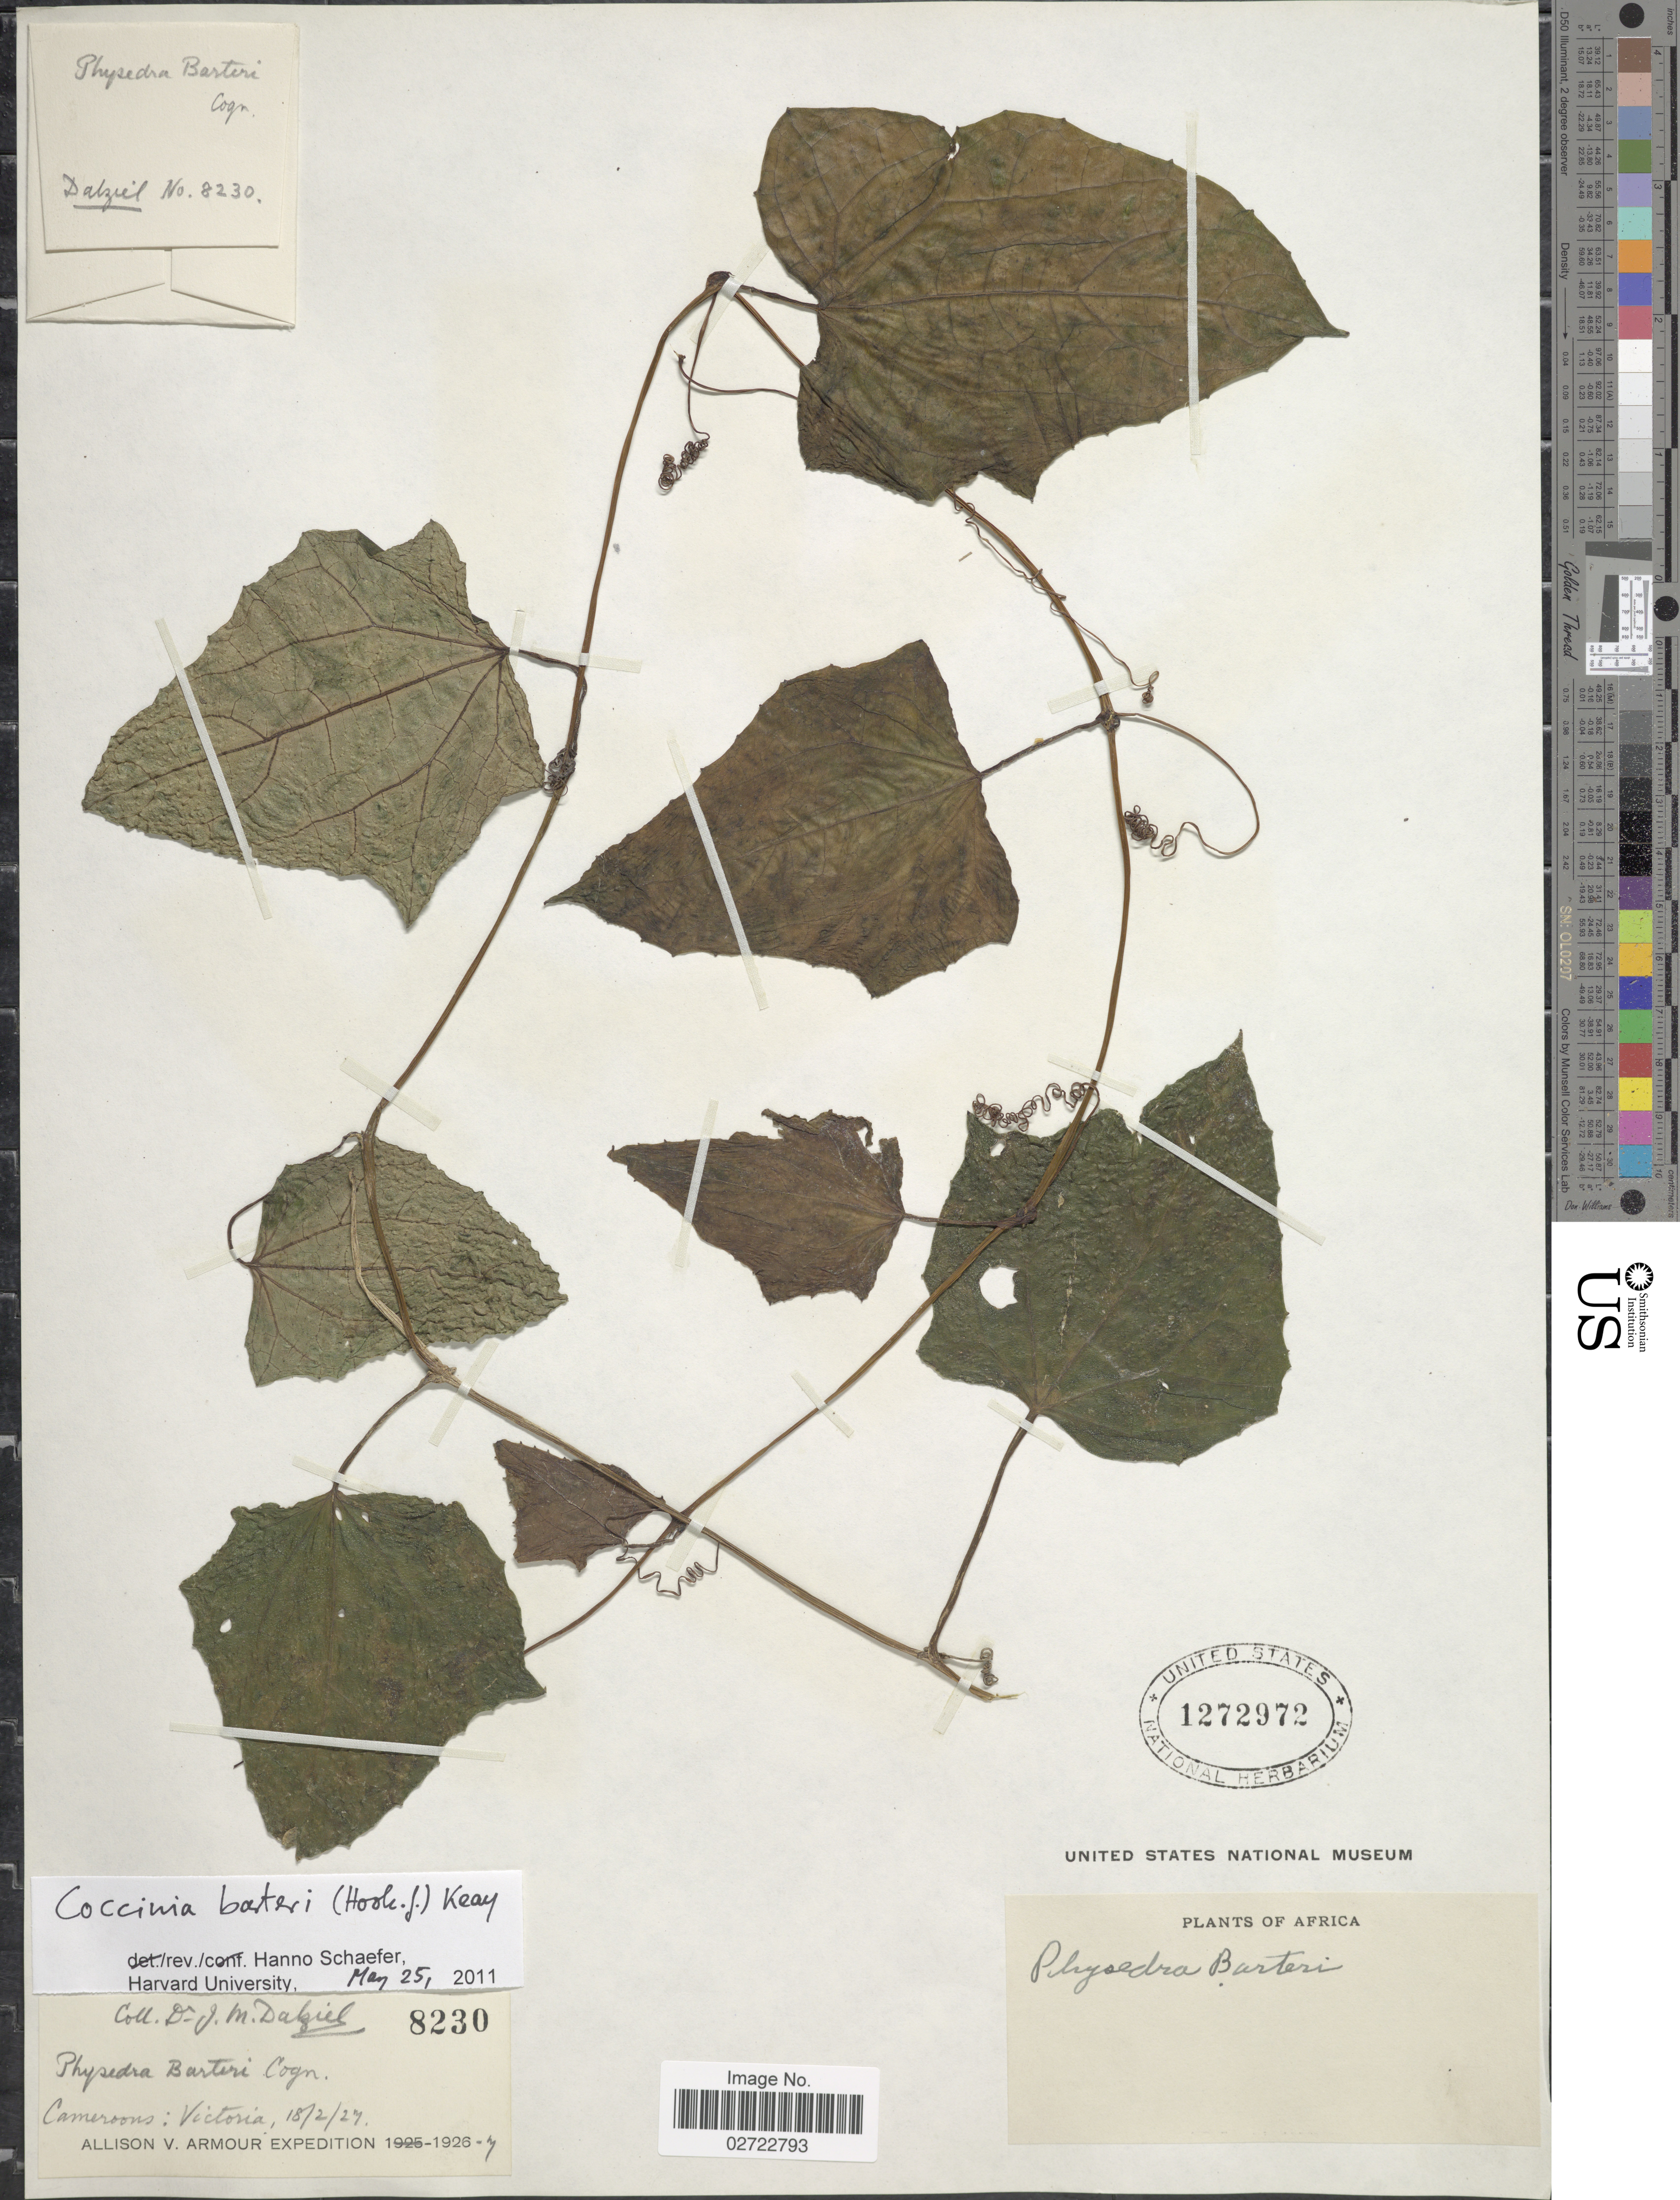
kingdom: Plantae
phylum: Tracheophyta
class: Magnoliopsida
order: Cucurbitales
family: Cucurbitaceae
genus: Coccinia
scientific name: Coccinia barteri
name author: (Hook. f.) Keay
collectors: J. Dalziel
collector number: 8230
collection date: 1927-02-18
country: Cameroon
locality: Victoria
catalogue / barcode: US 1272972